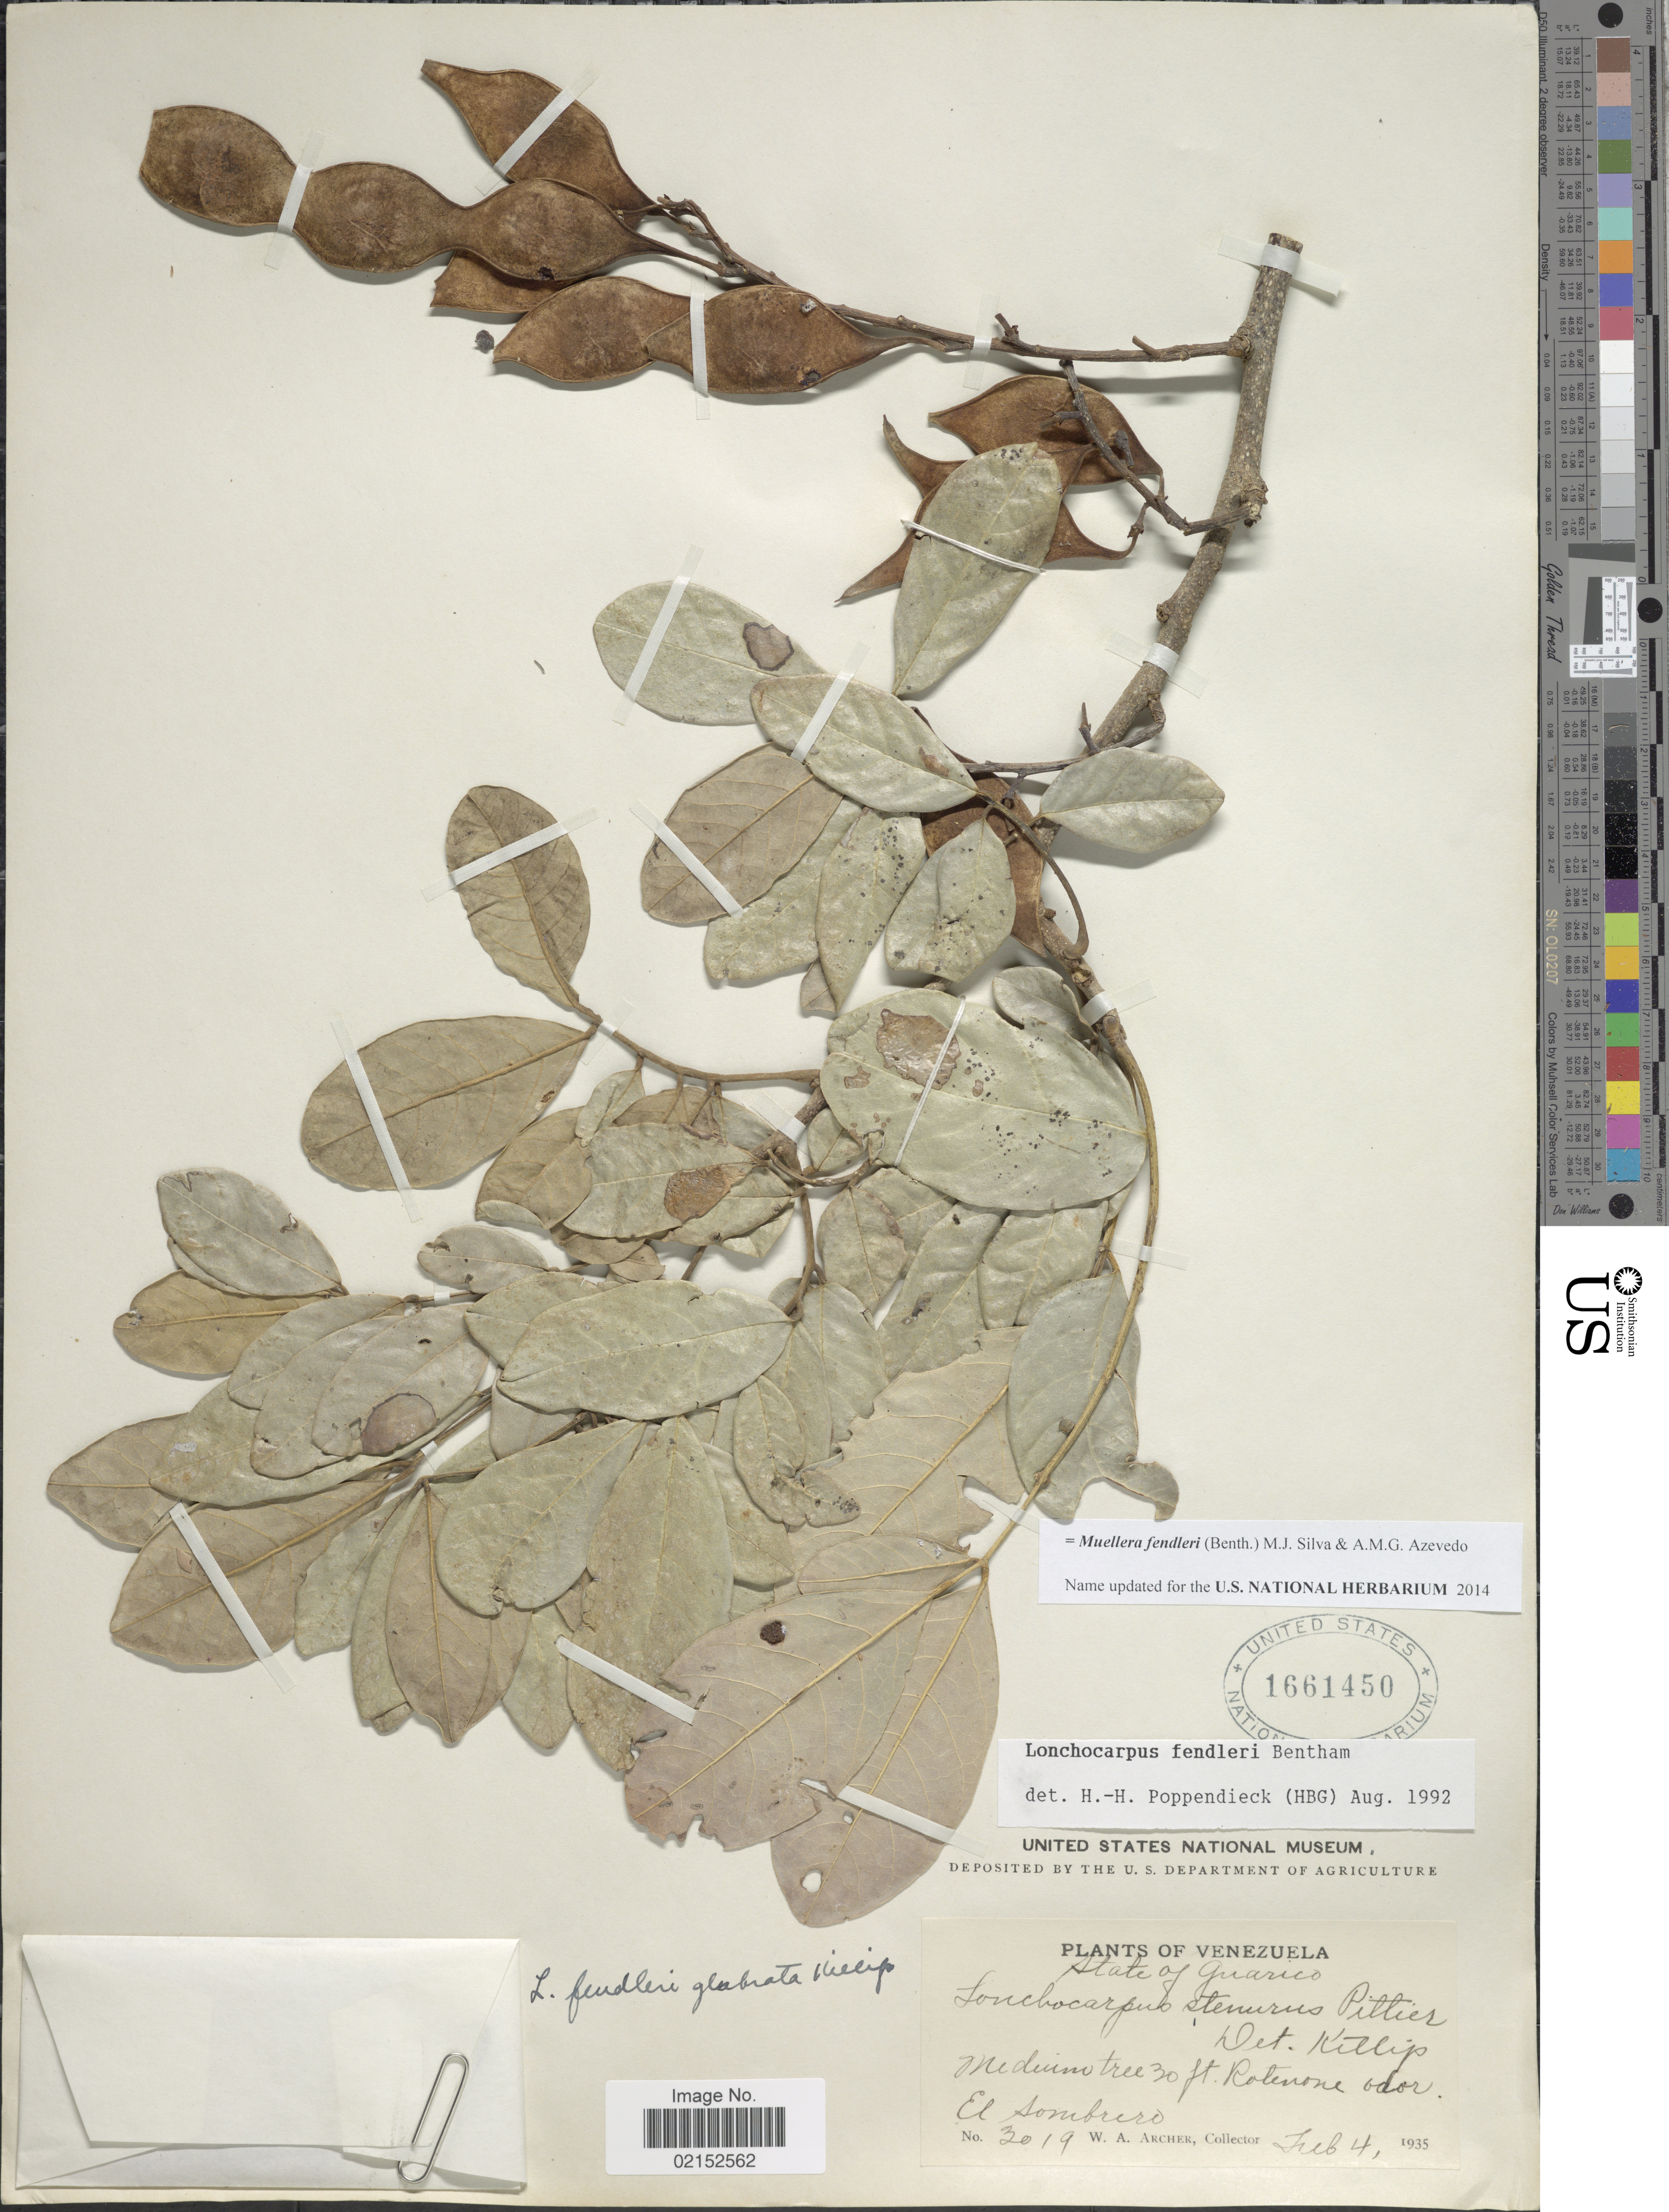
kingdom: Plantae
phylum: Tracheophyta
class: Magnoliopsida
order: Fabales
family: Fabaceae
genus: Muellera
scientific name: Muellera fendleri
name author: (Benth.) M.J. Silva & A.M.G. Azevedo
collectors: W. A. Archer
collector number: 3019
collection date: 1935-02-04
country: Venezuela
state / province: Guárico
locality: El Sombrero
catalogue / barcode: US 1661450